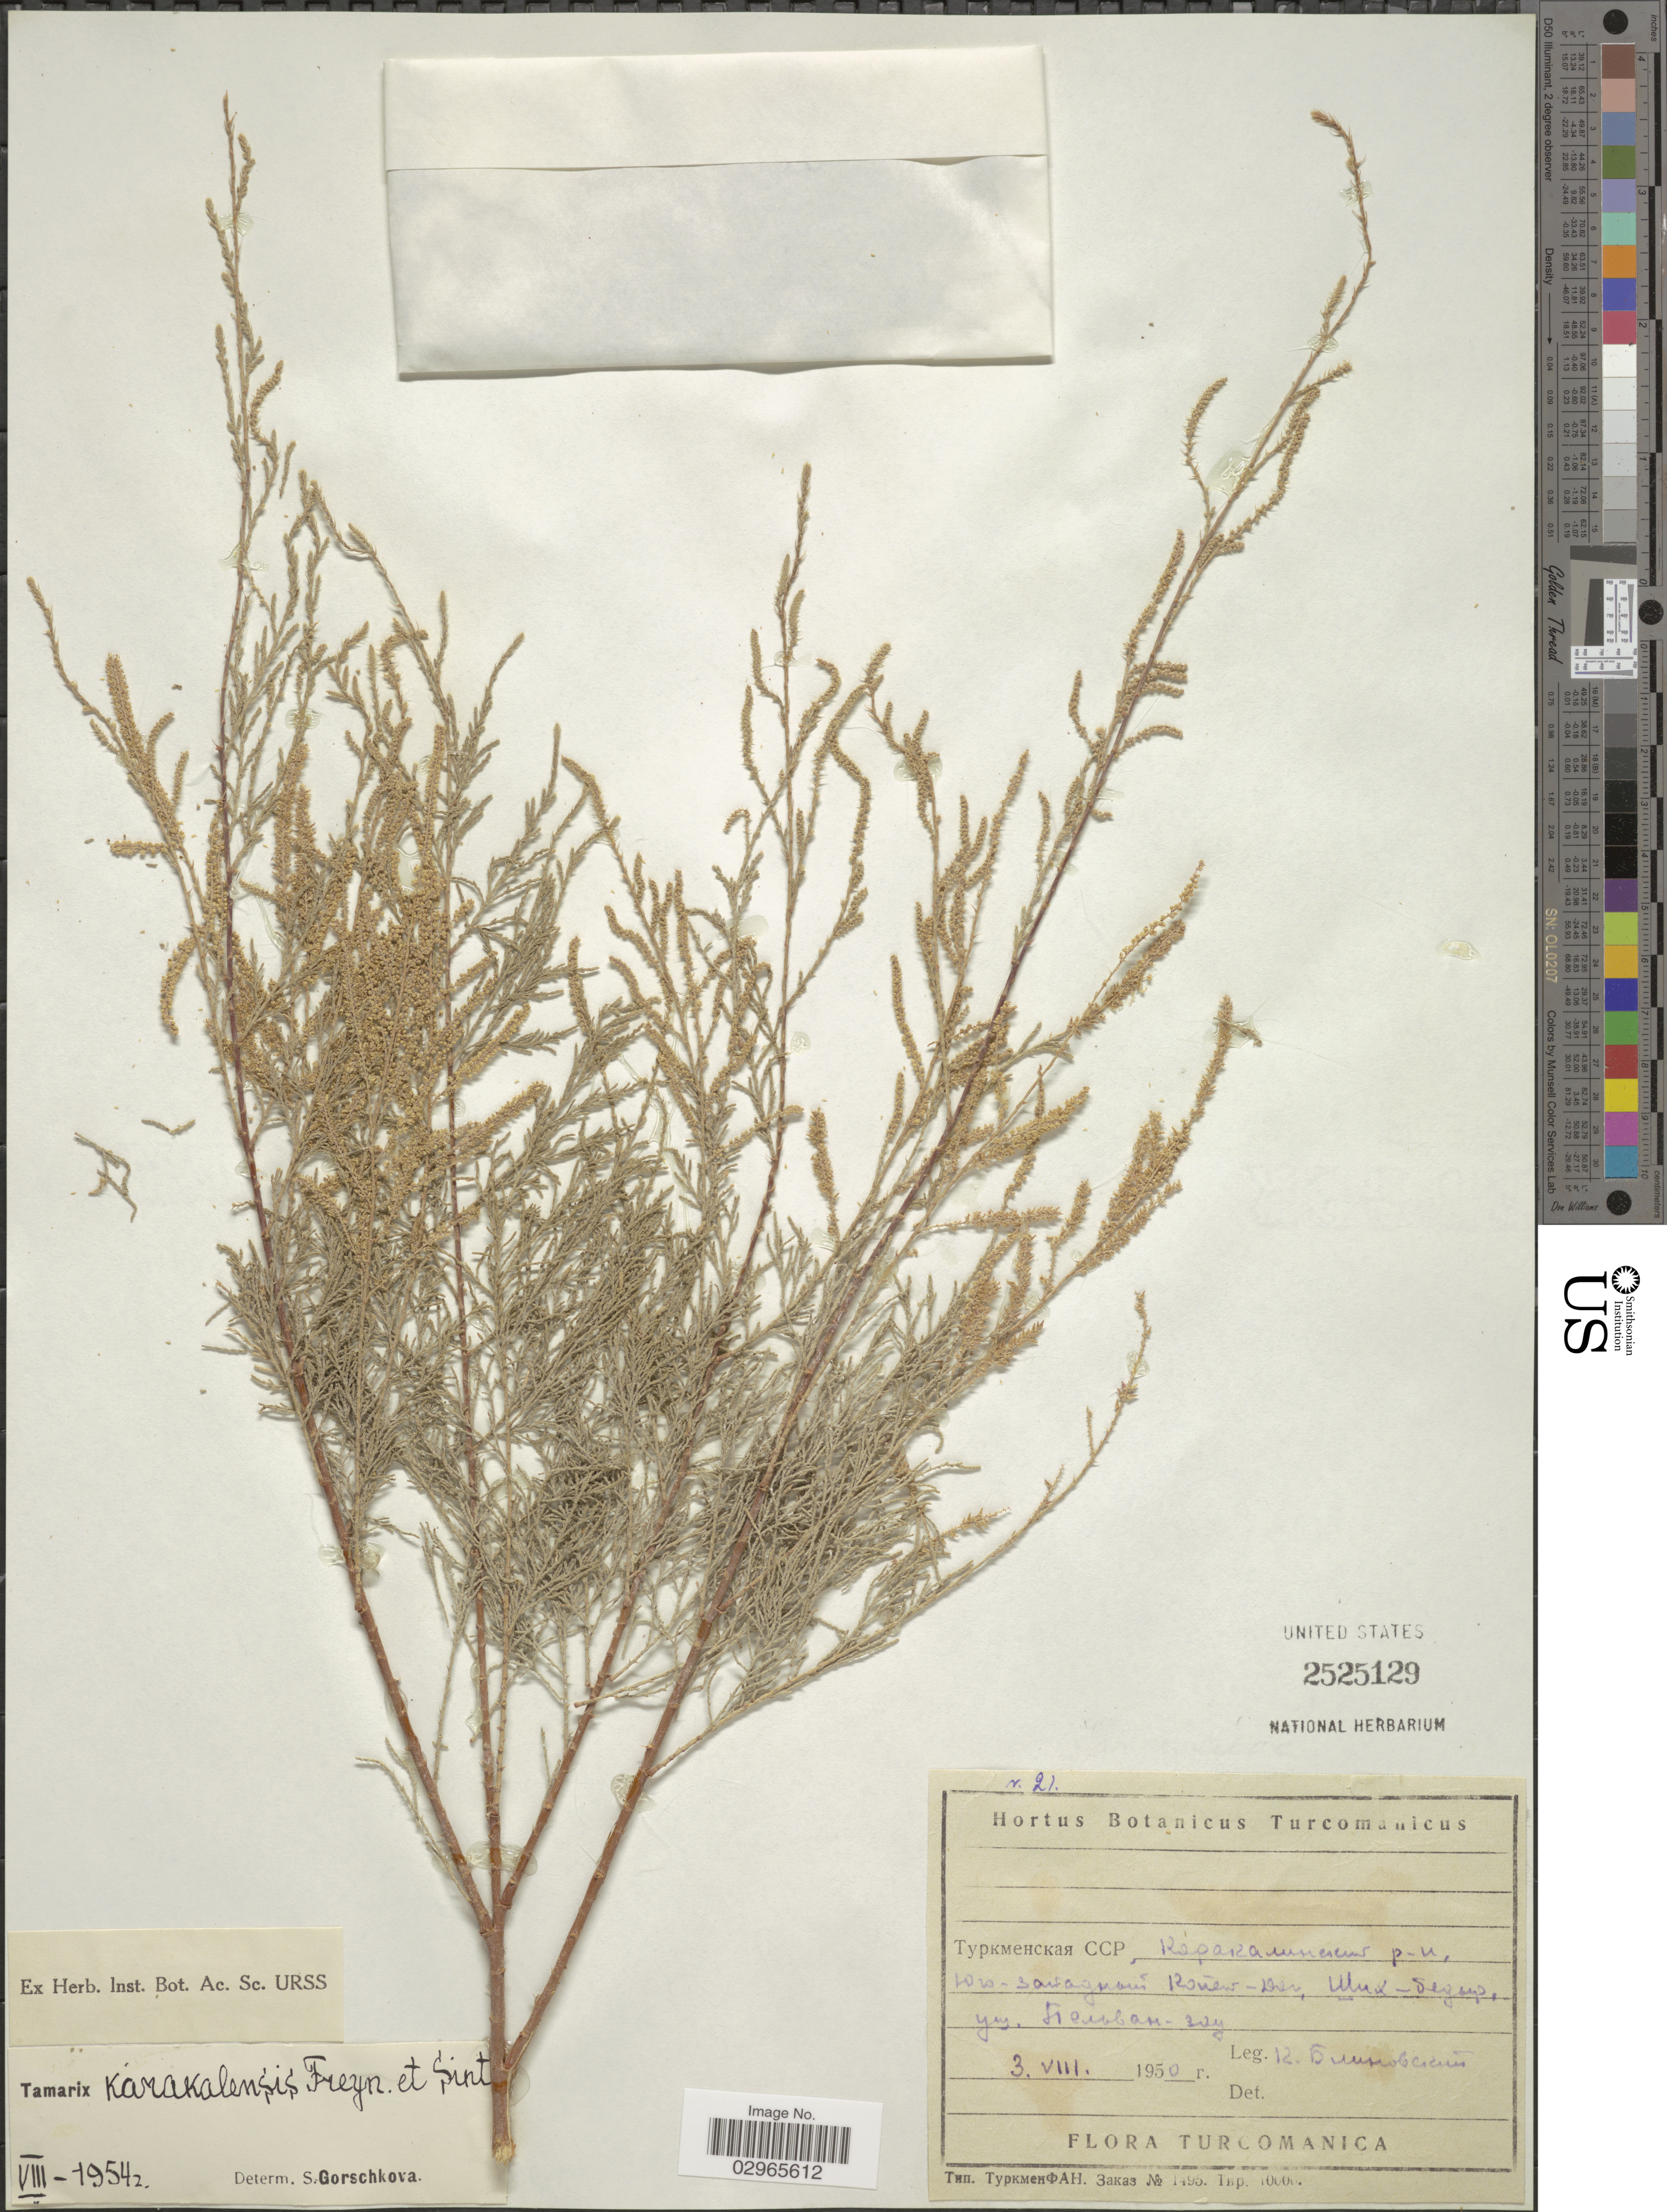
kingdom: Plantae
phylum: Tracheophyta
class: Magnoliopsida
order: Caryophyllales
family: Tamaricaceae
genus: Tamarix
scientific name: Tamarix karakalensis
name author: Freyn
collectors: K. Blinovsky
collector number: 21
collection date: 1950-08-03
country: Turkmenistan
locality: SW Kopet Dag.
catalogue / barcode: US 2525129